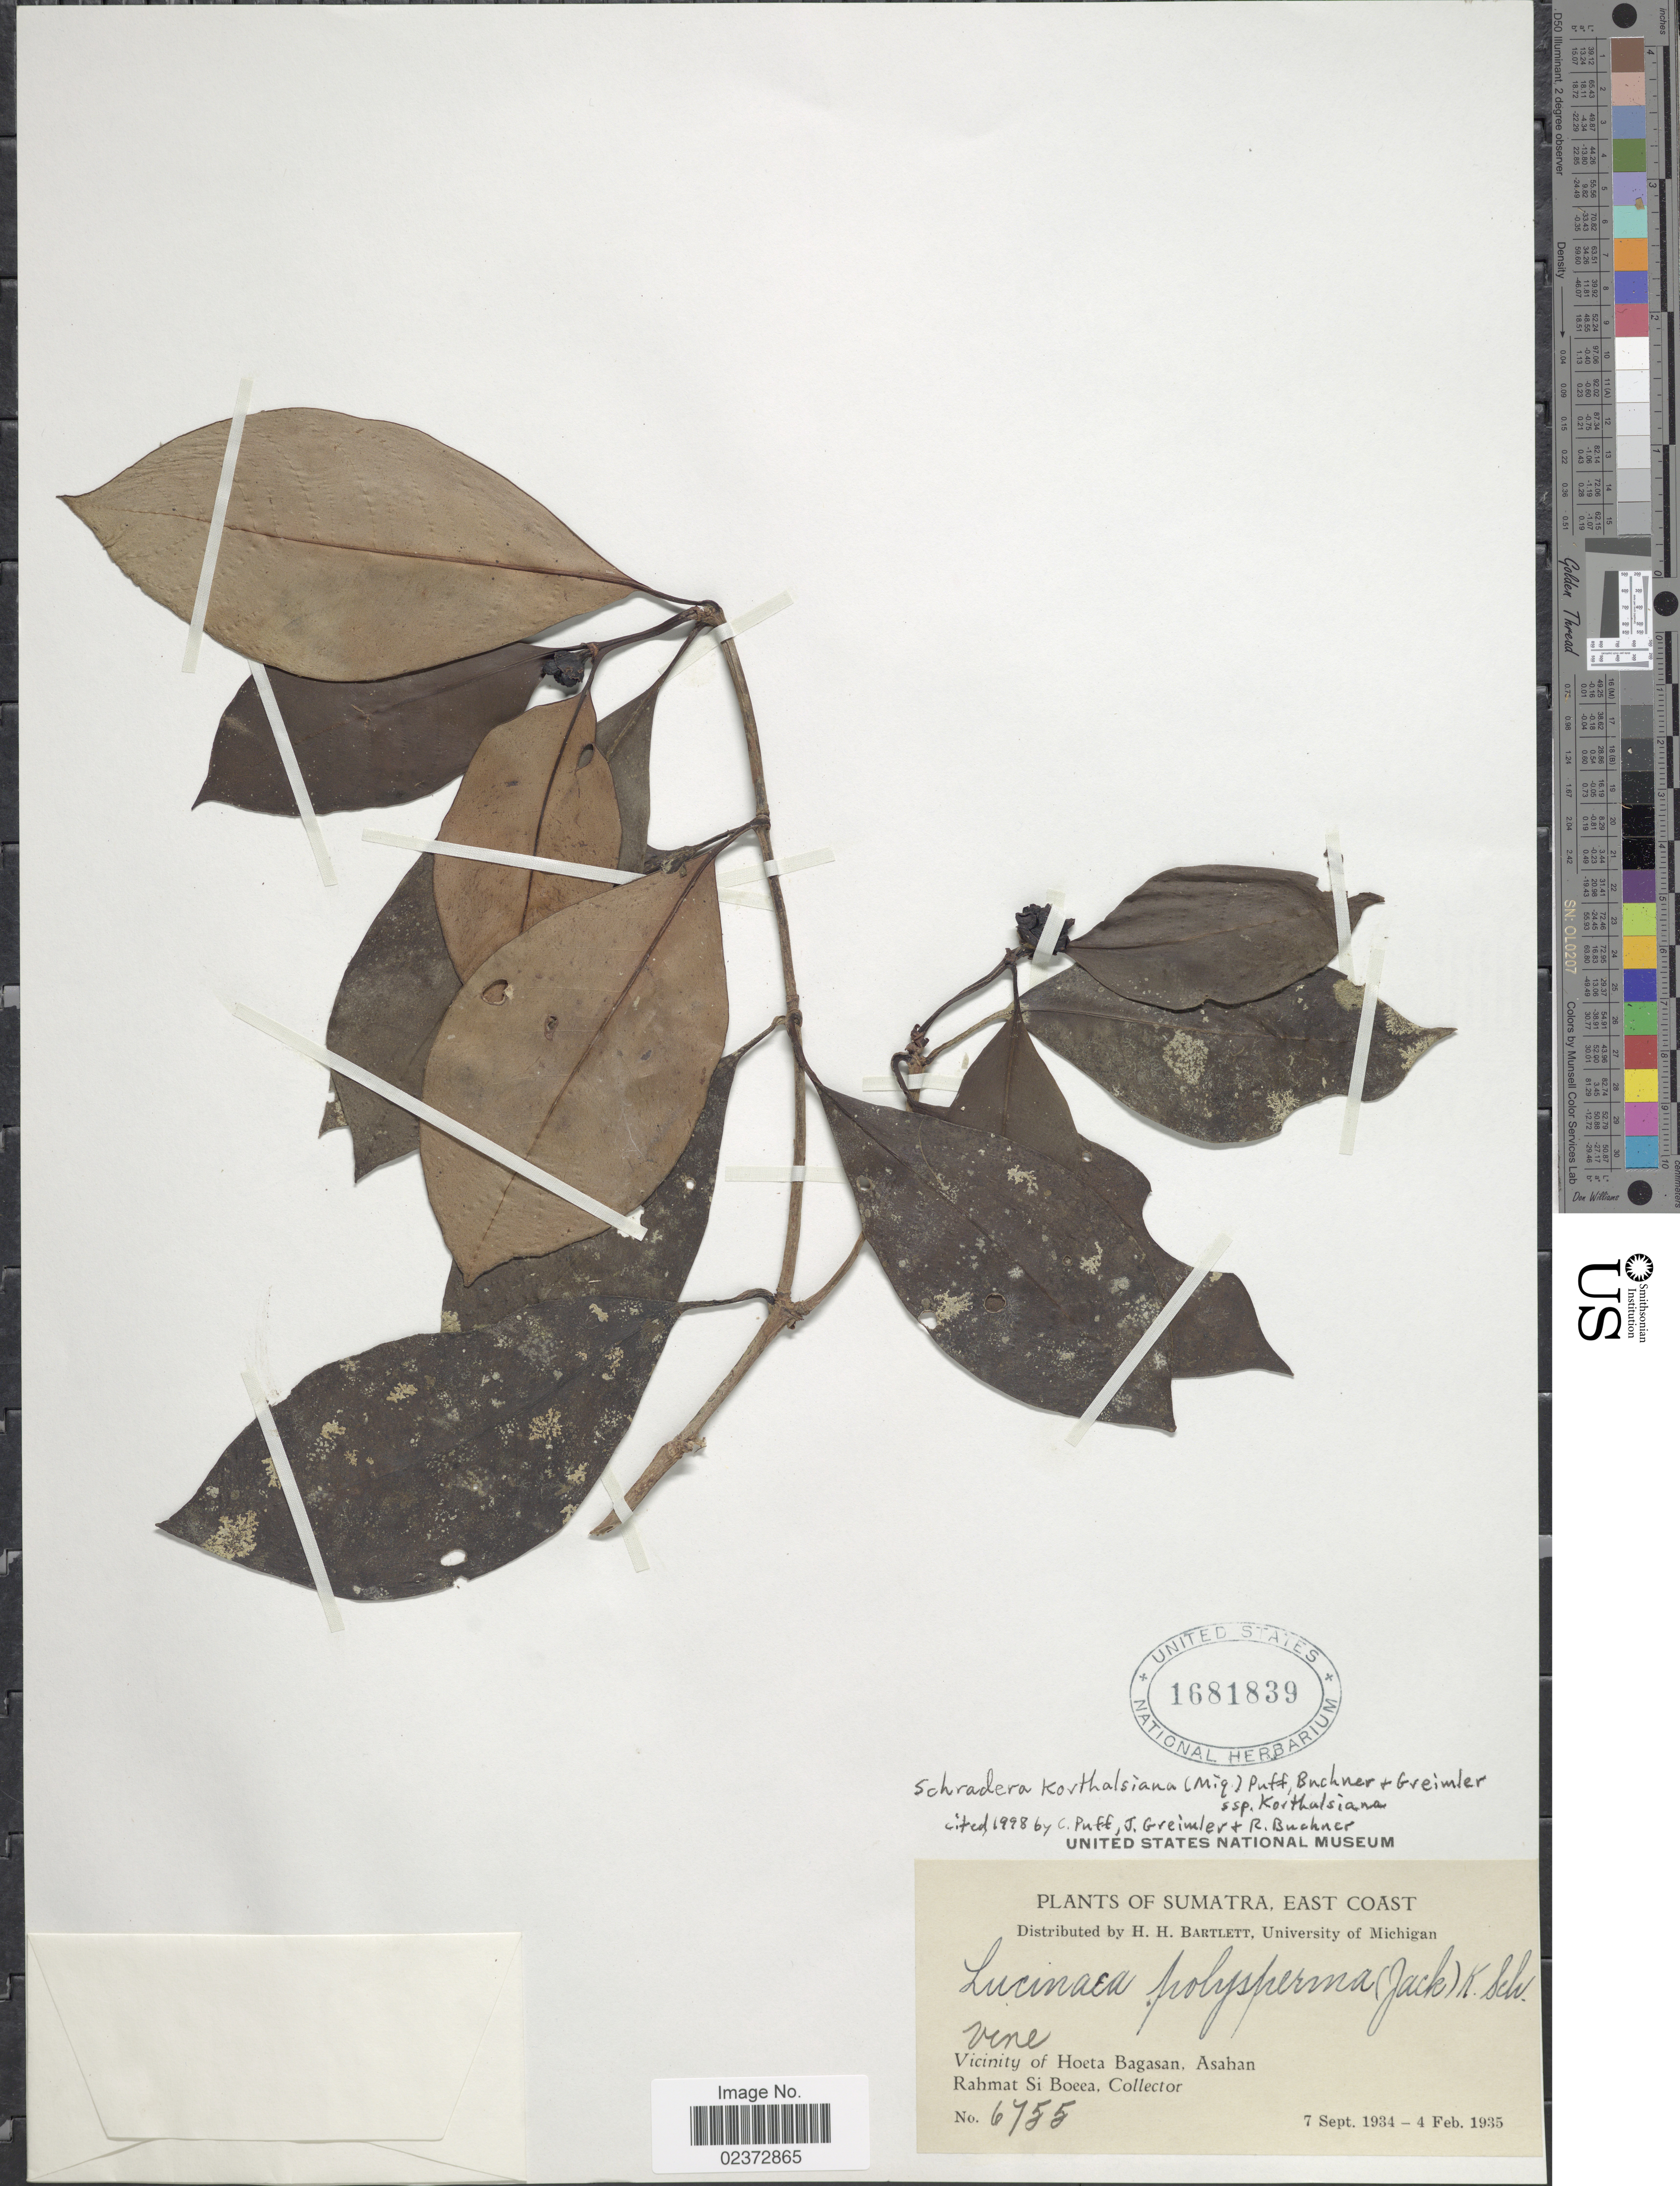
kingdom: Plantae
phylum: Tracheophyta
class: Magnoliopsida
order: Gentianales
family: Rubiaceae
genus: Schradera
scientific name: Schradera korthalsiana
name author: (Miq.) Puff et al.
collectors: Rahmat Si Boeea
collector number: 6755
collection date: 1934-09-07/1935-02-04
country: Indonesia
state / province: Sumatra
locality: East Coast, Vicinity of Hoeta Bagasan, Asahan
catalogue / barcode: US 1681839